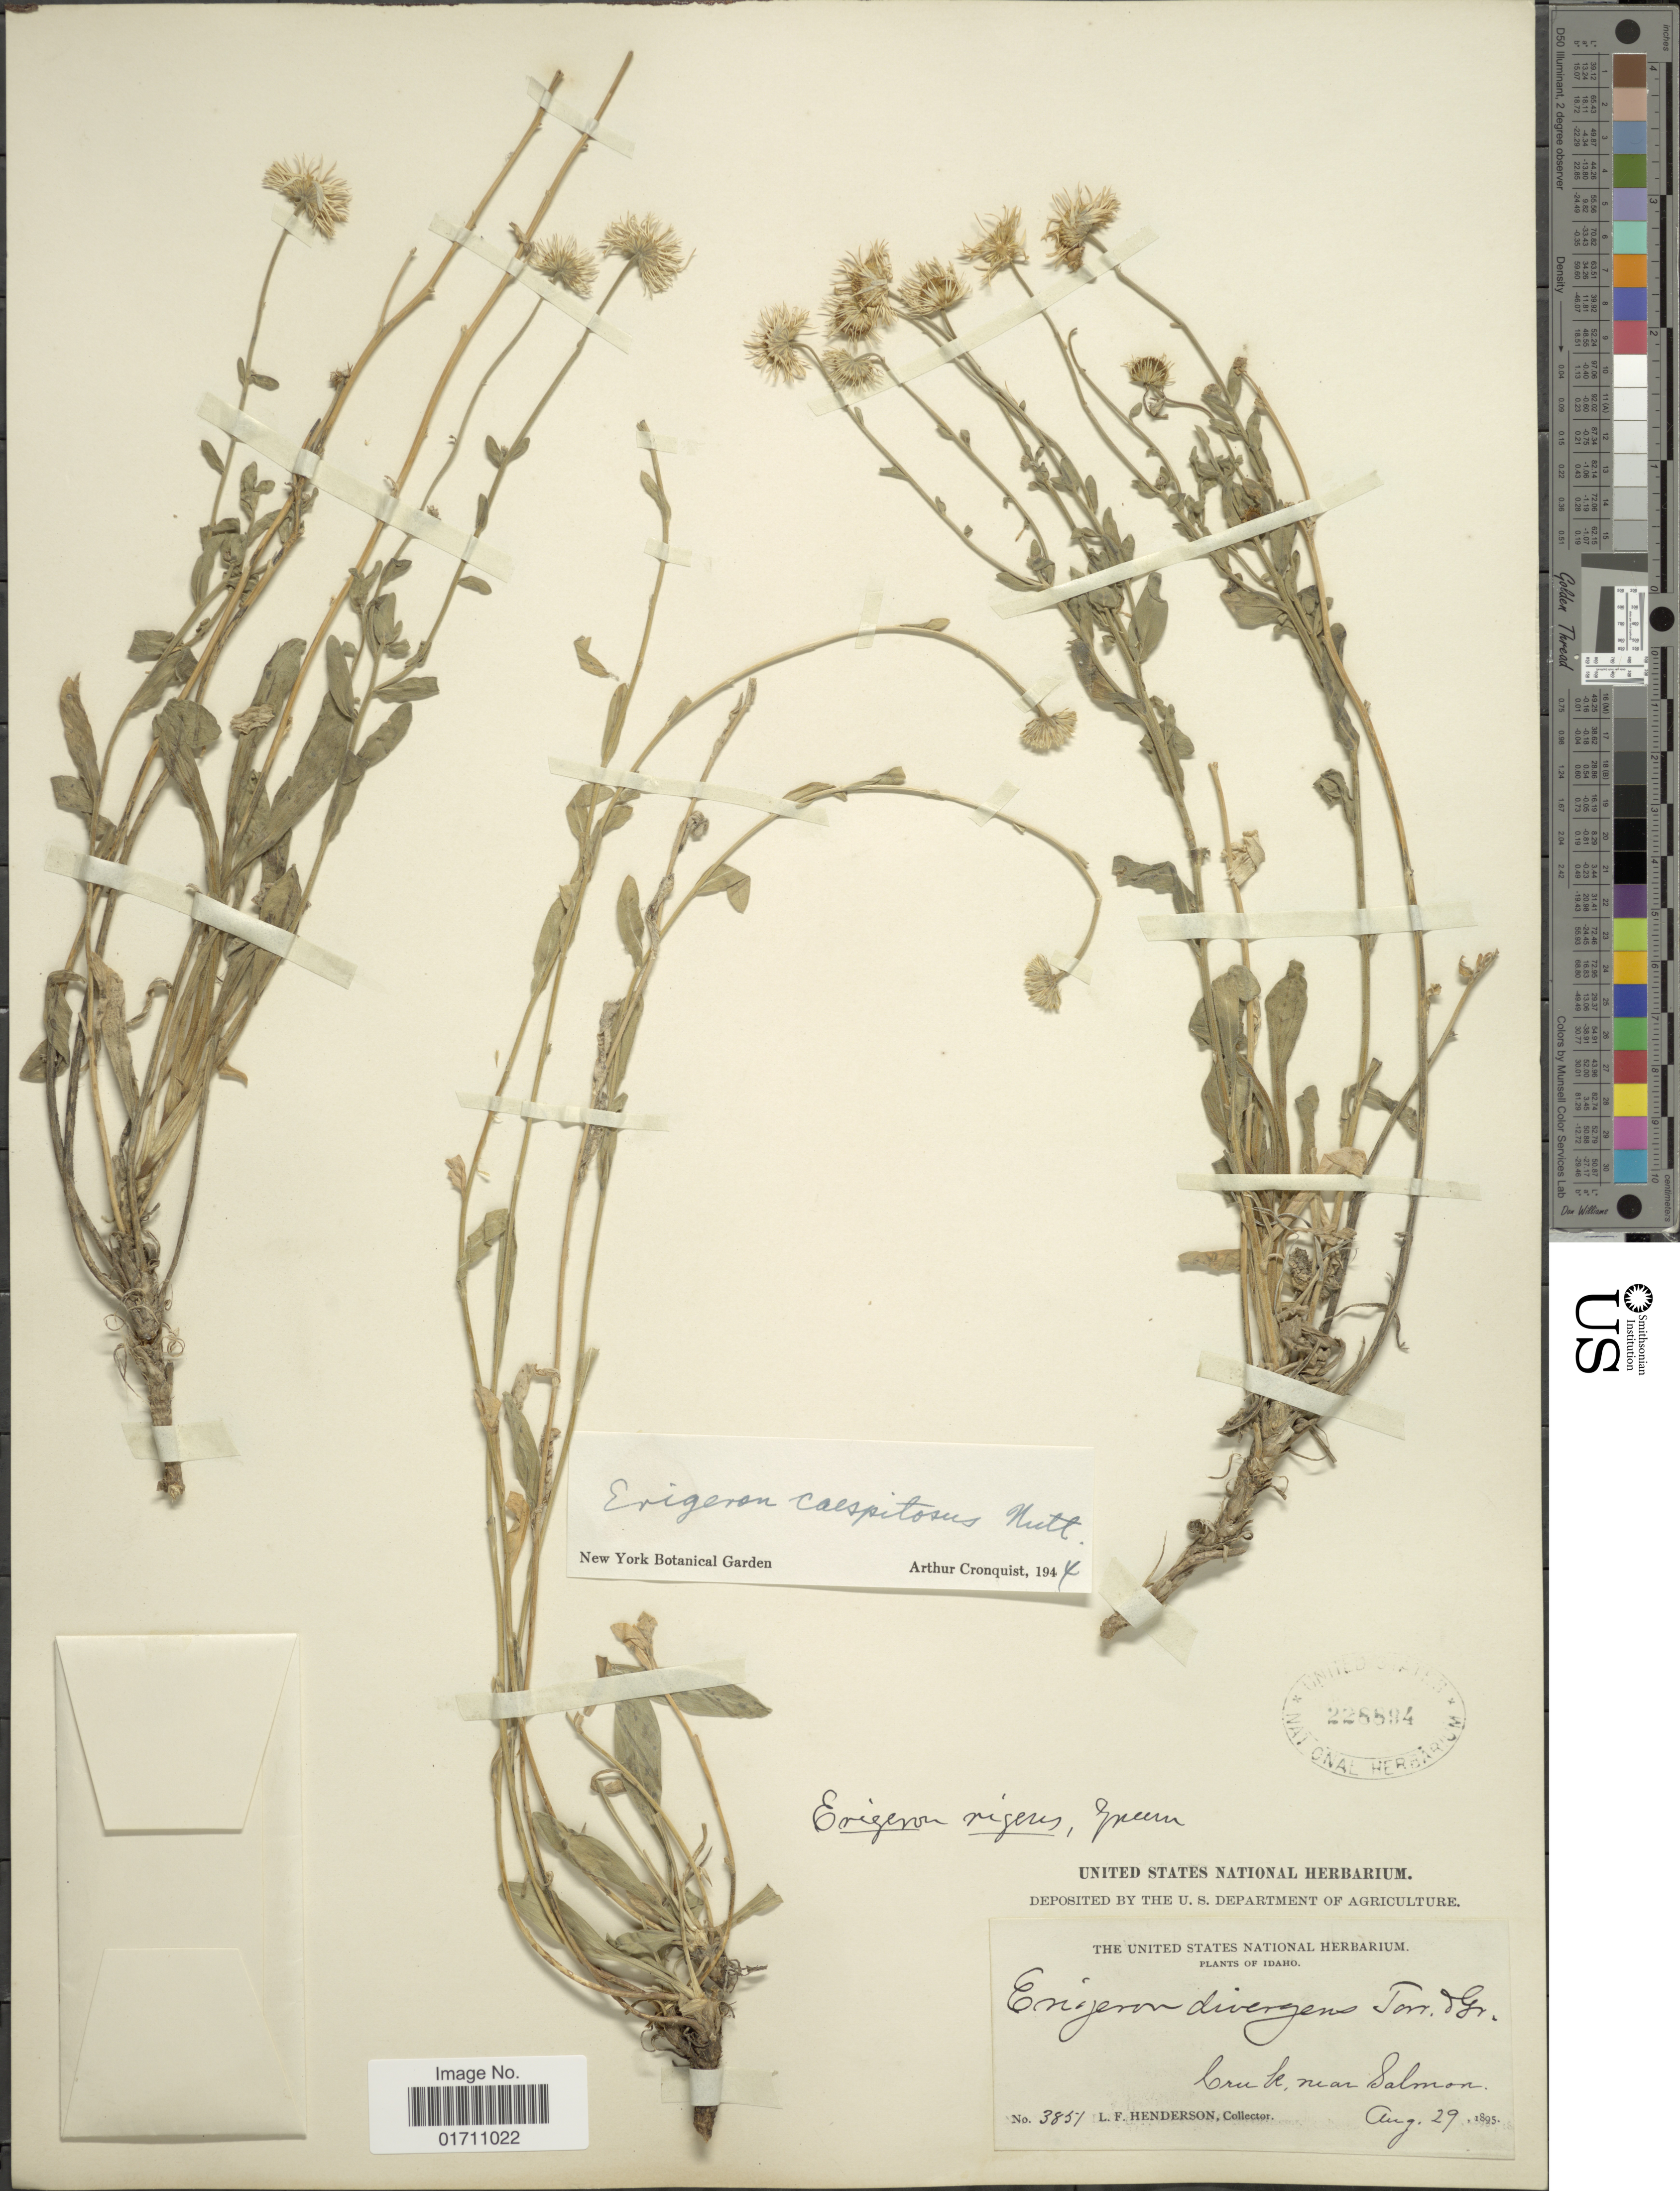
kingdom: Plantae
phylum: Tracheophyta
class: Magnoliopsida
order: Asterales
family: Asteraceae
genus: Erigeron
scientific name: Erigeron caespitosus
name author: Nutt.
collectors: L. Henderson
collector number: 3851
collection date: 1895-08-29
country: United States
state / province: Idaho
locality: Creek, near Salmon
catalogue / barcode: US 228894